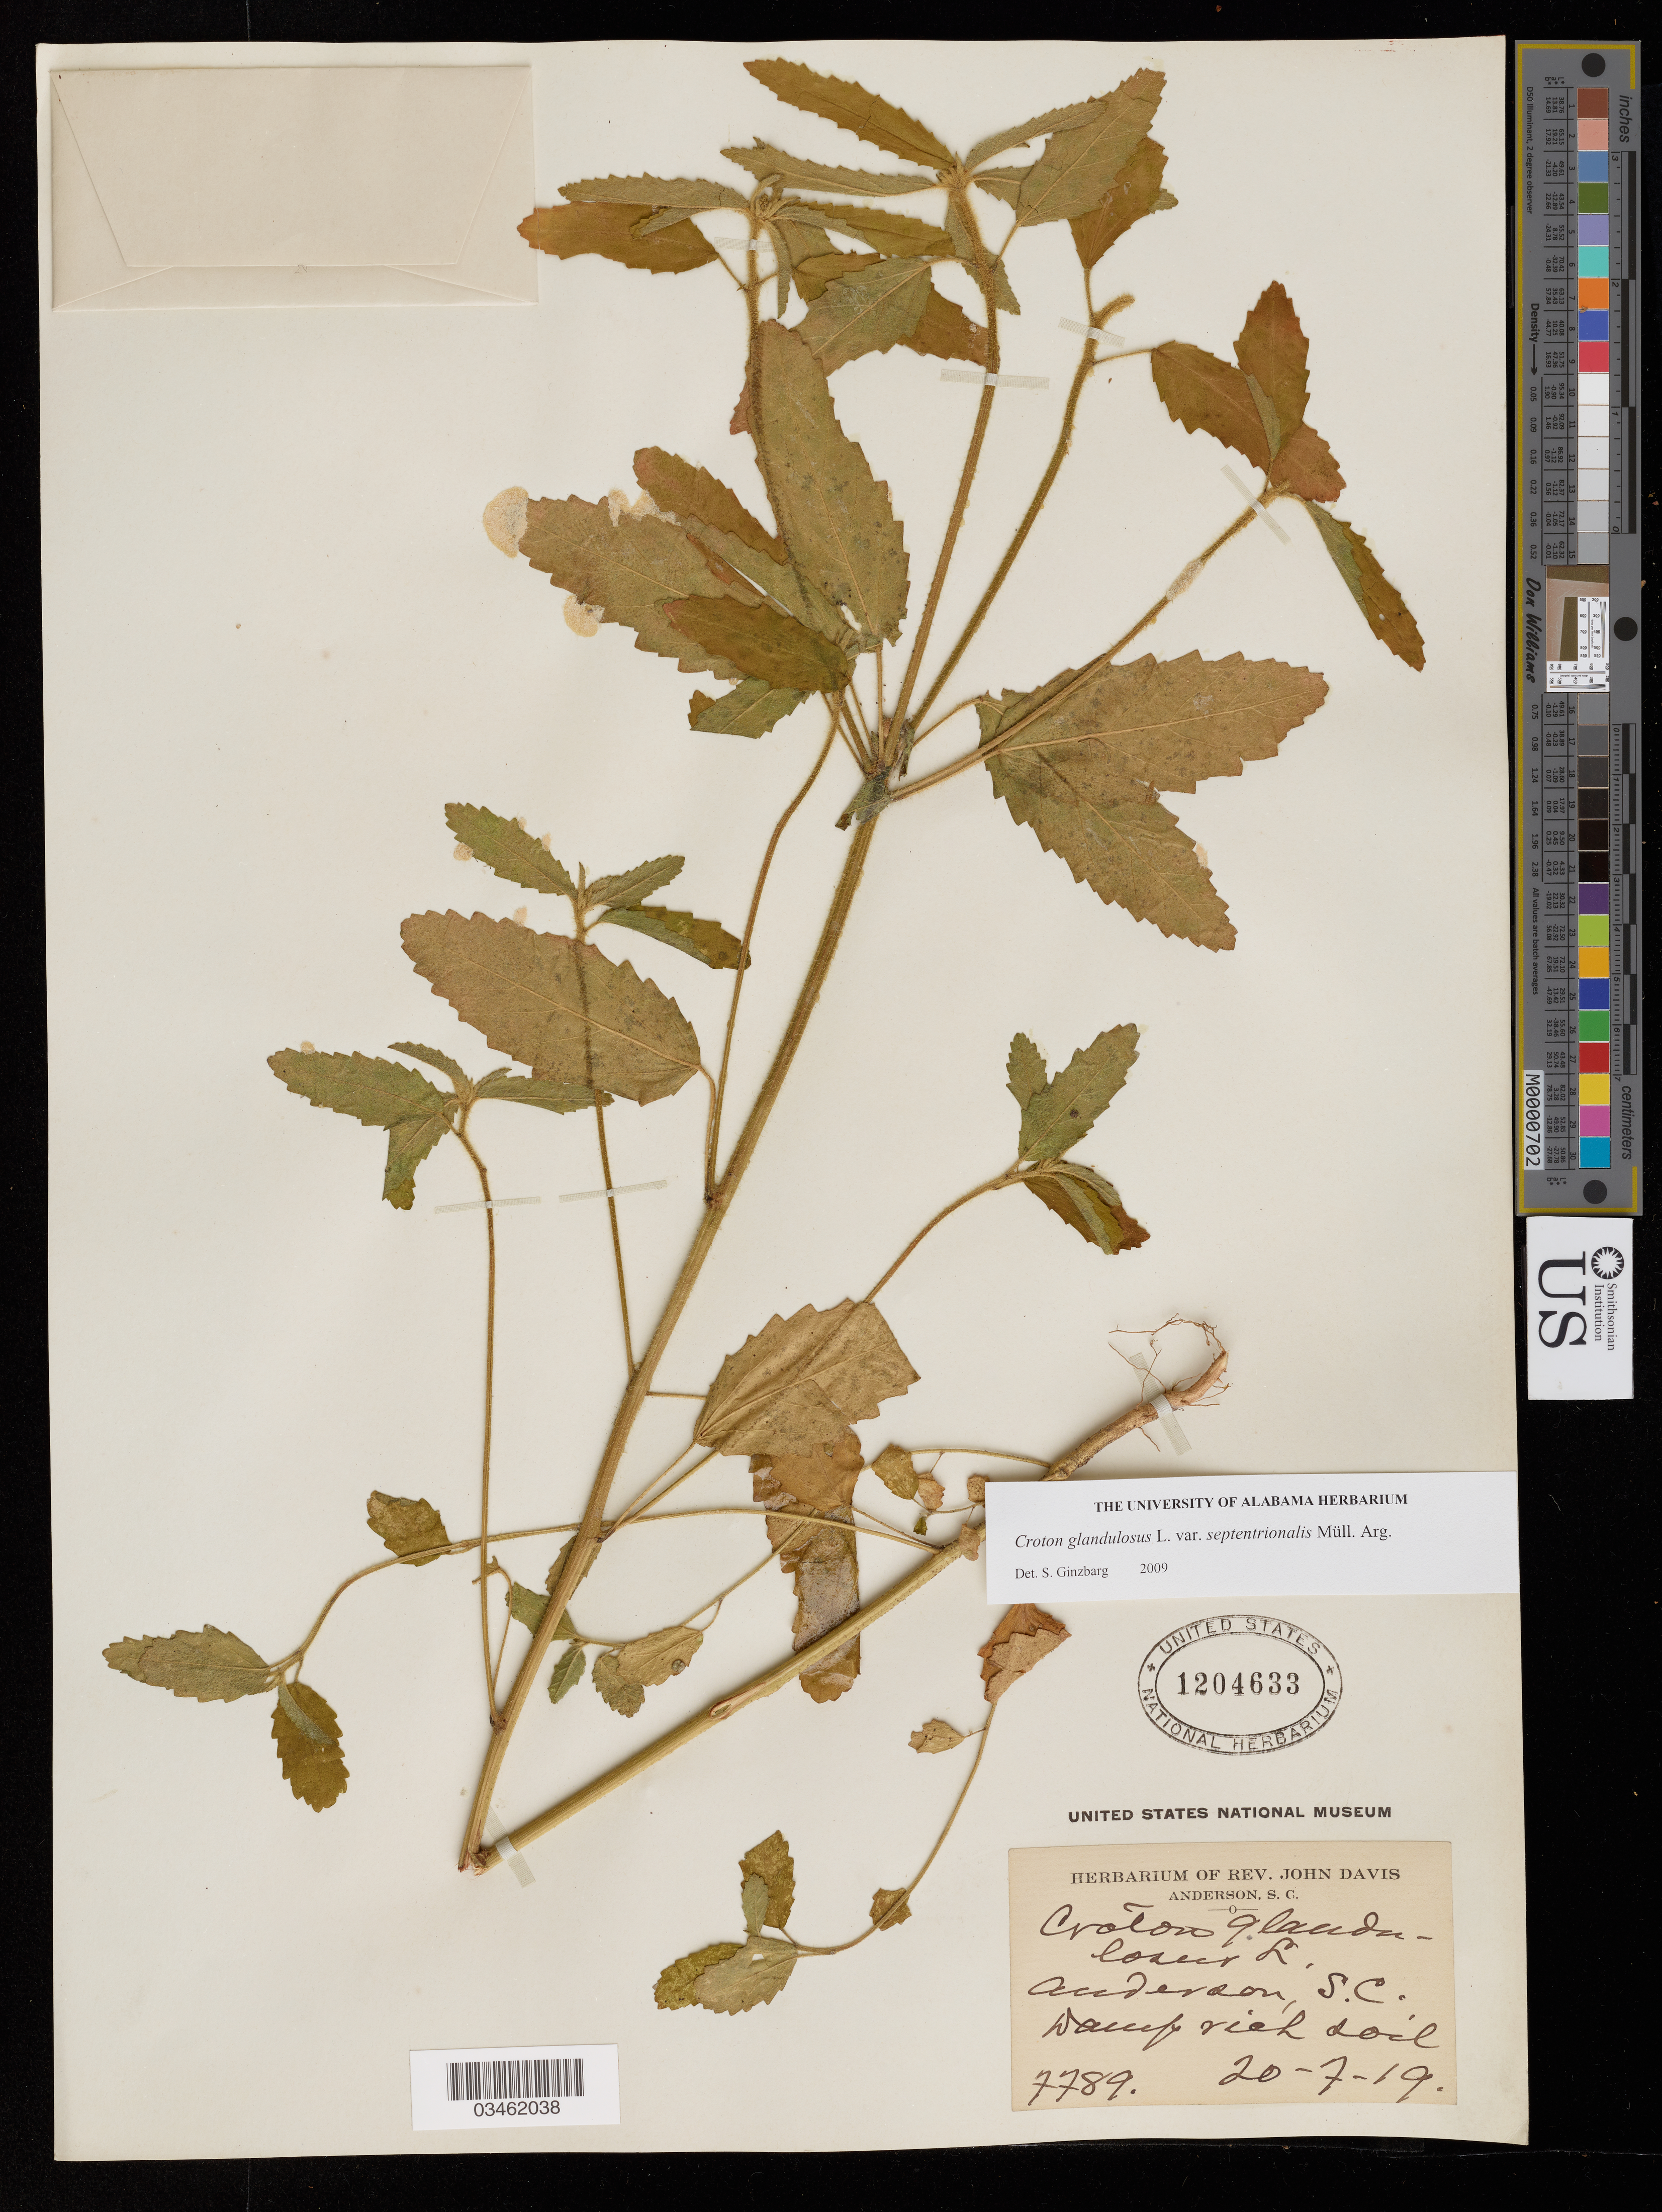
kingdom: Plantae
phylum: Tracheophyta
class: Magnoliopsida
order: Malpighiales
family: Euphorbiaceae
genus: Croton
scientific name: Croton glandulosus var. septentrionalis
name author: Müll. Arg.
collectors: ex herb. Rev. John Davis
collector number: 7789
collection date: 1919-07-20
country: United States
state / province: South Carolina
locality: Anderson.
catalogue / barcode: US 1204633